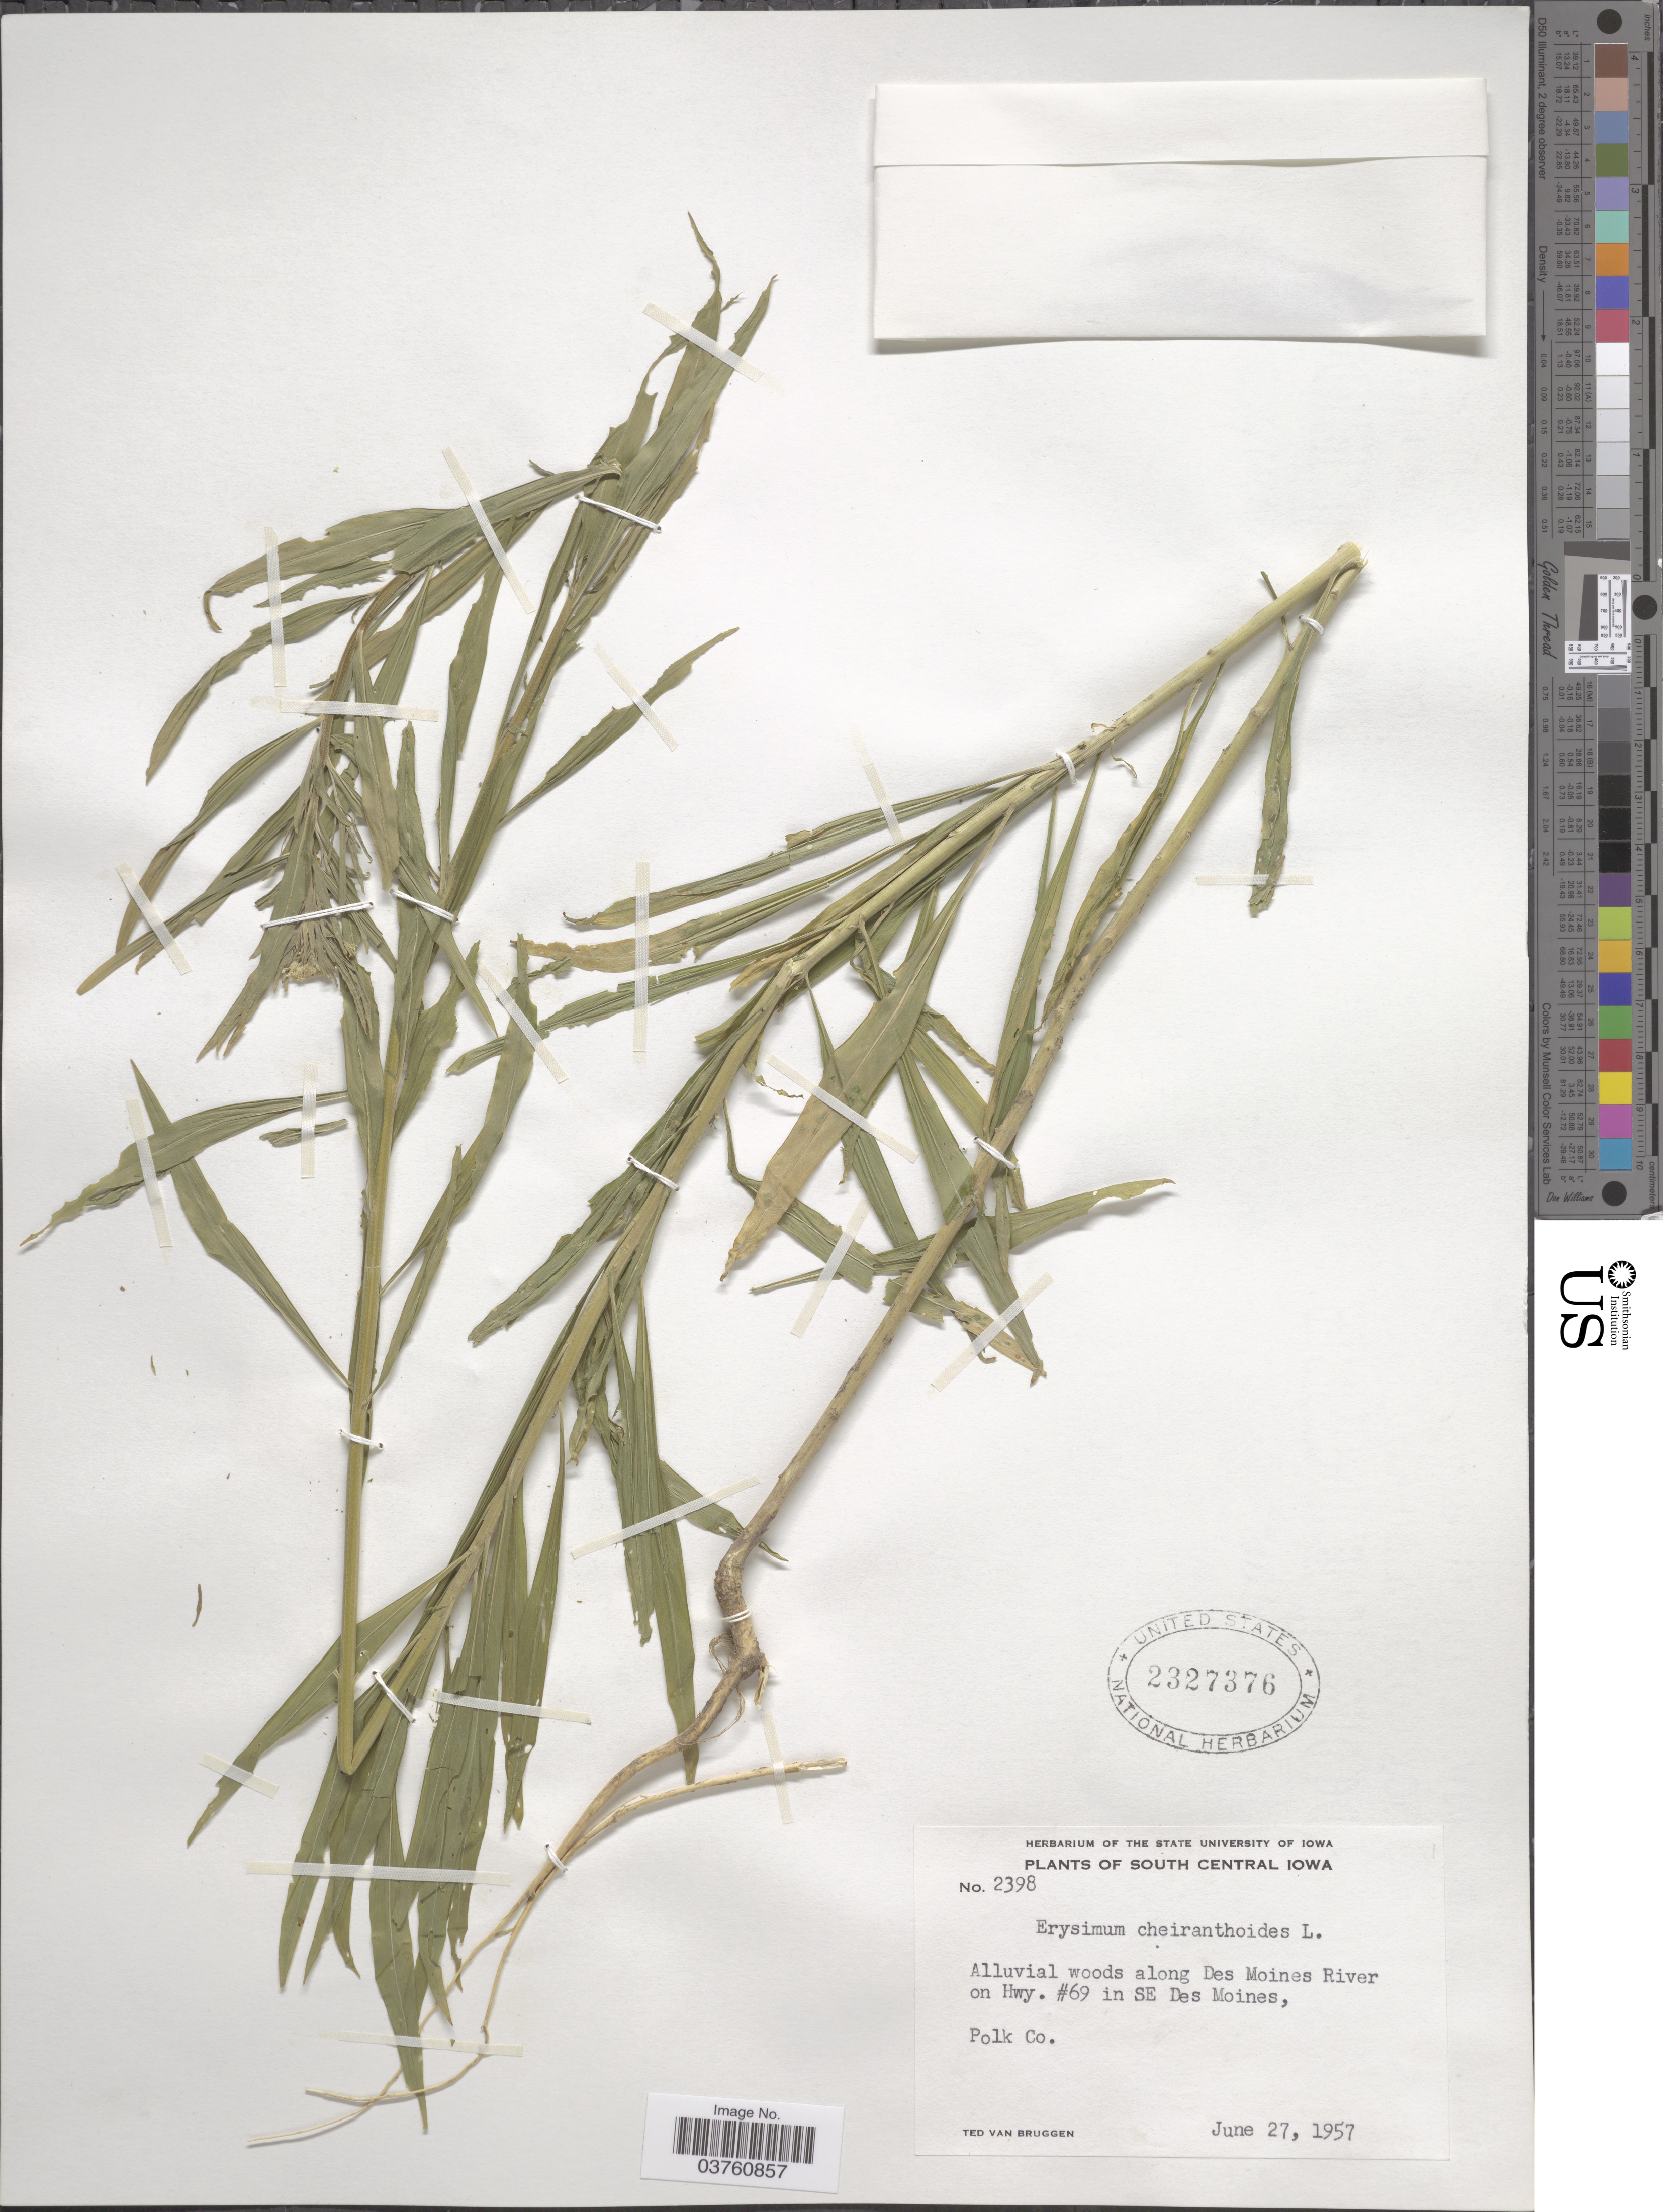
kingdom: Plantae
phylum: Tracheophyta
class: Magnoliopsida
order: Brassicales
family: Brassicaceae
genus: Erysimum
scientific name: Erysimum cheiranthoides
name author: L.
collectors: T. van Bruggen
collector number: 2398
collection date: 1957-06-27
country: United States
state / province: Iowa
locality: South Central Iowa. Alluvial woods along Des Moines River on Hwy. #69 in SE Des Moines. Polk Co.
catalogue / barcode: US 2327376